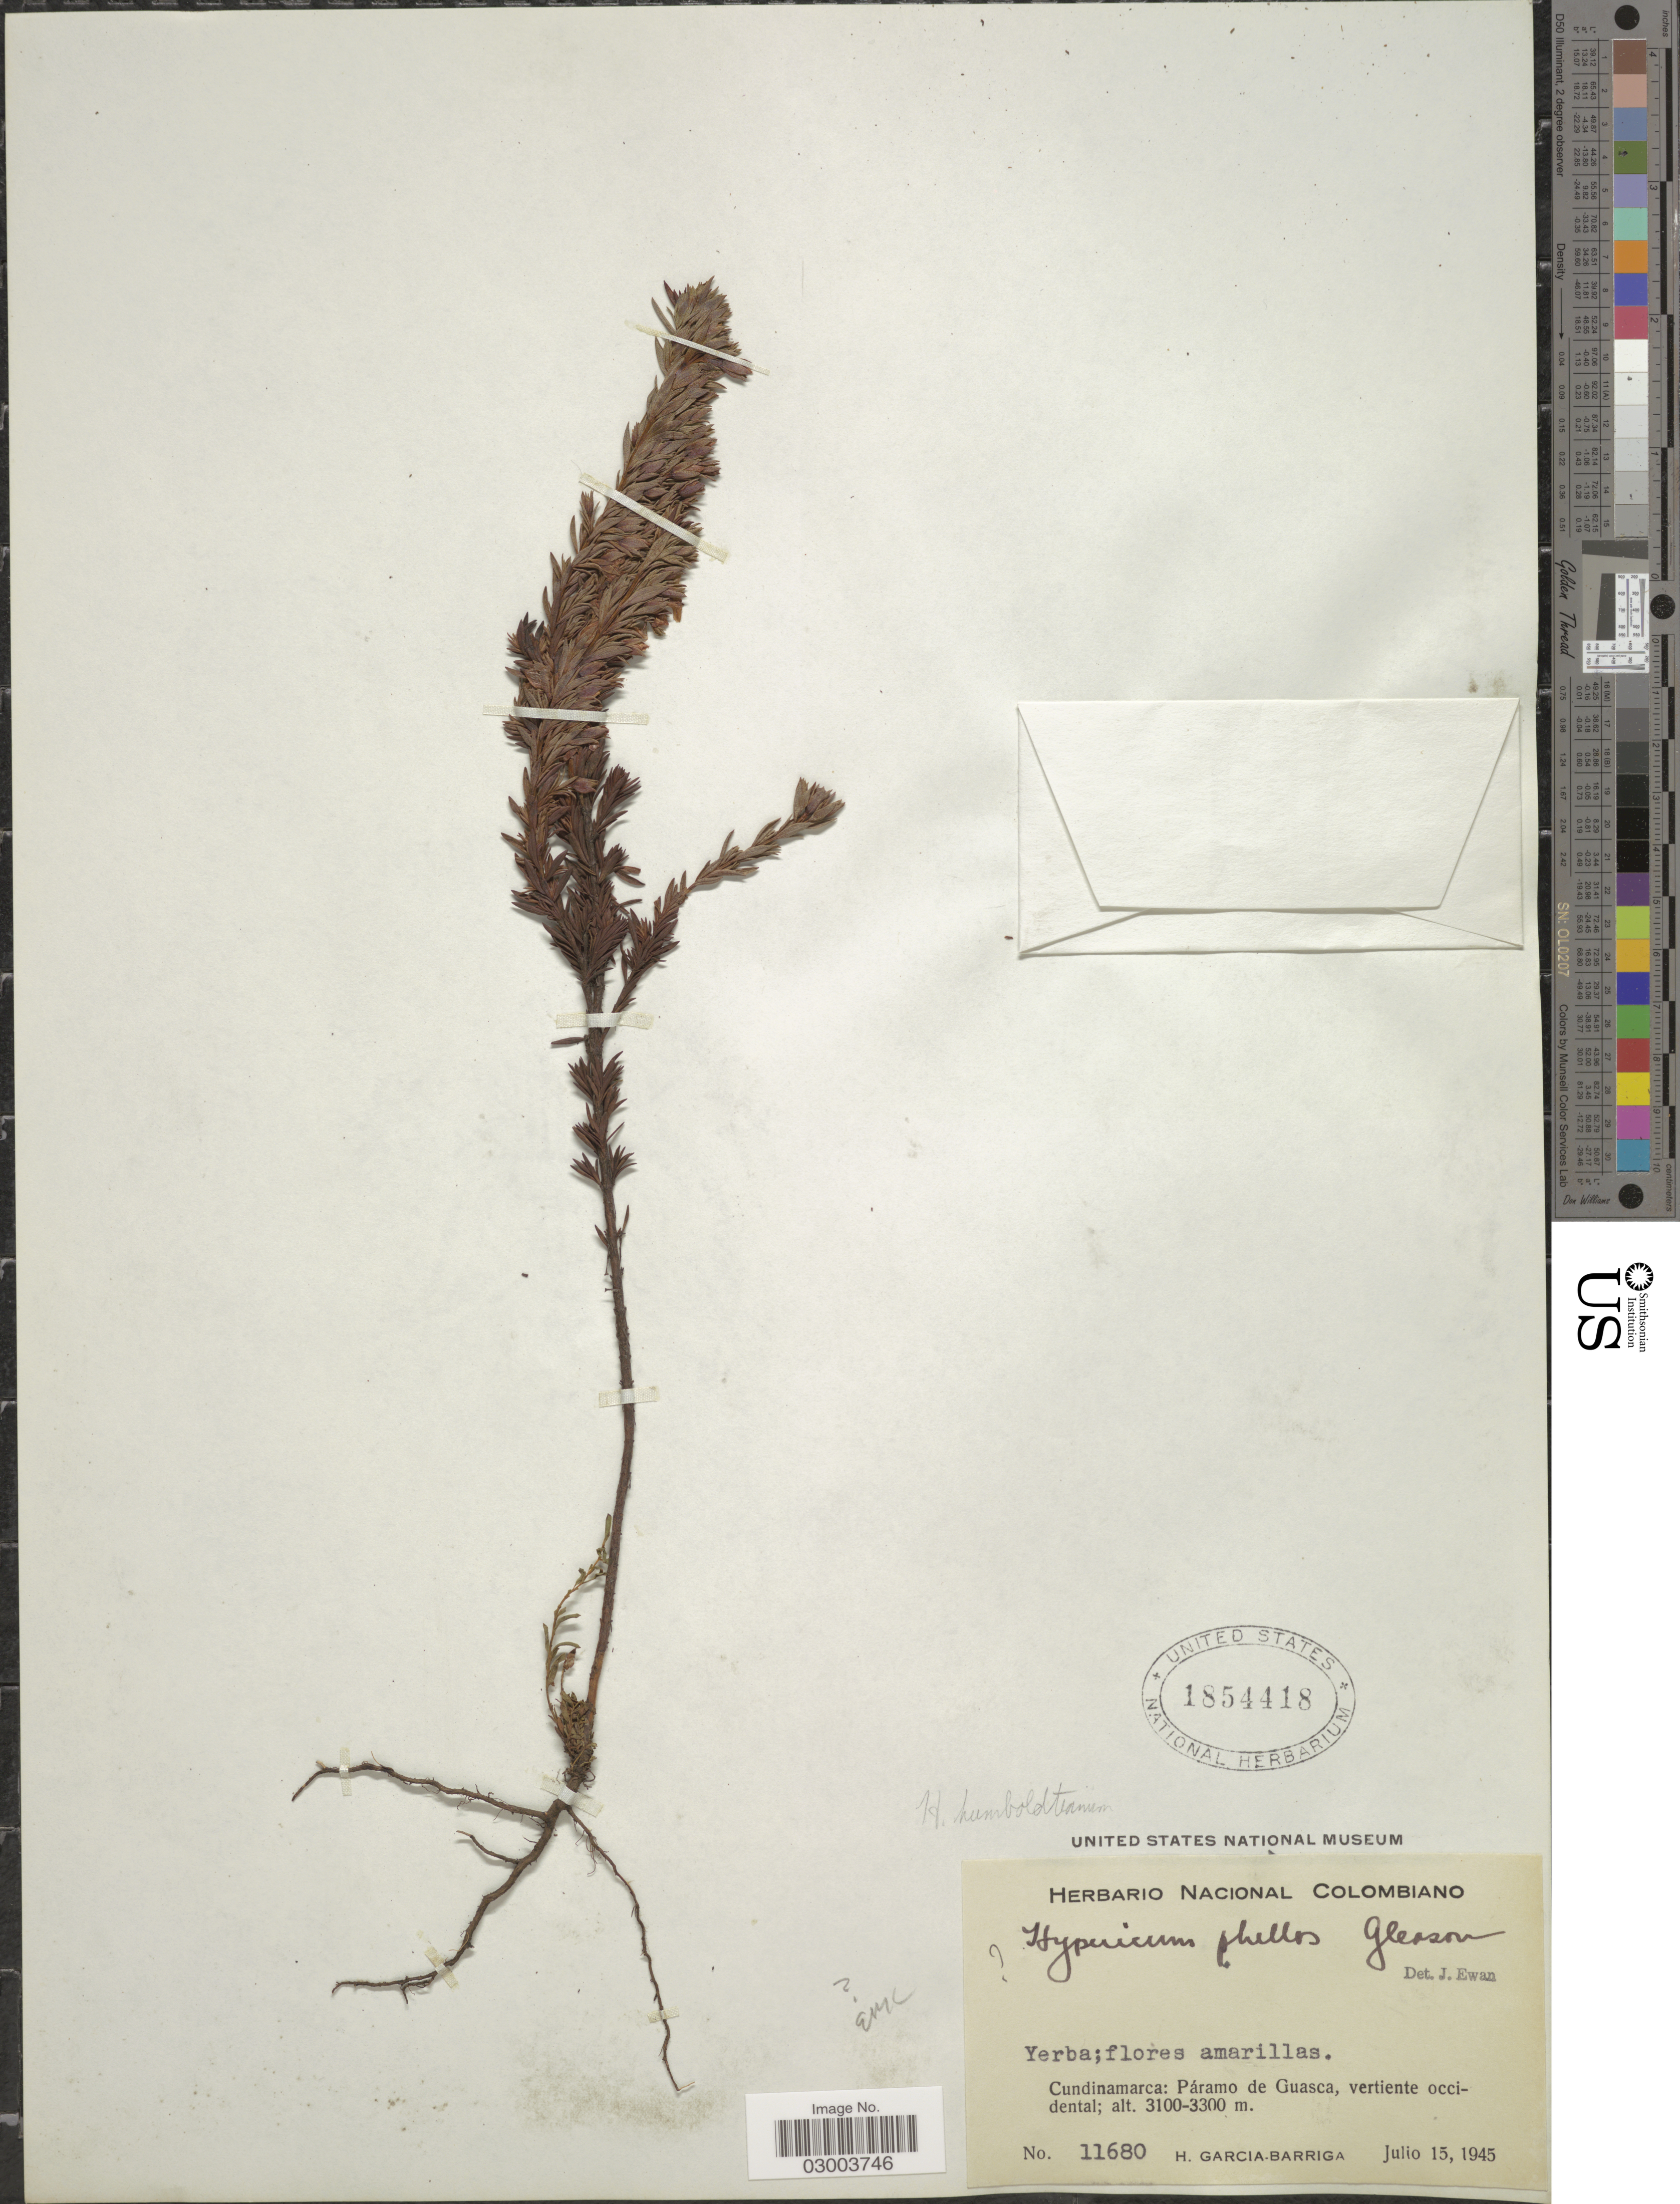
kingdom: Plantae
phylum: Tracheophyta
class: Magnoliopsida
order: Malpighiales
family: Hypericaceae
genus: Hypericum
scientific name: Hypericum humboldtianum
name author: Steud.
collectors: H. García Barriga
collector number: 11680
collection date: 1945-07-15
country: Colombia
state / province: Cundinamarca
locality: Páramo de Guasca, vertient occidental.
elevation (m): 3100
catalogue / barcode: US 1854418